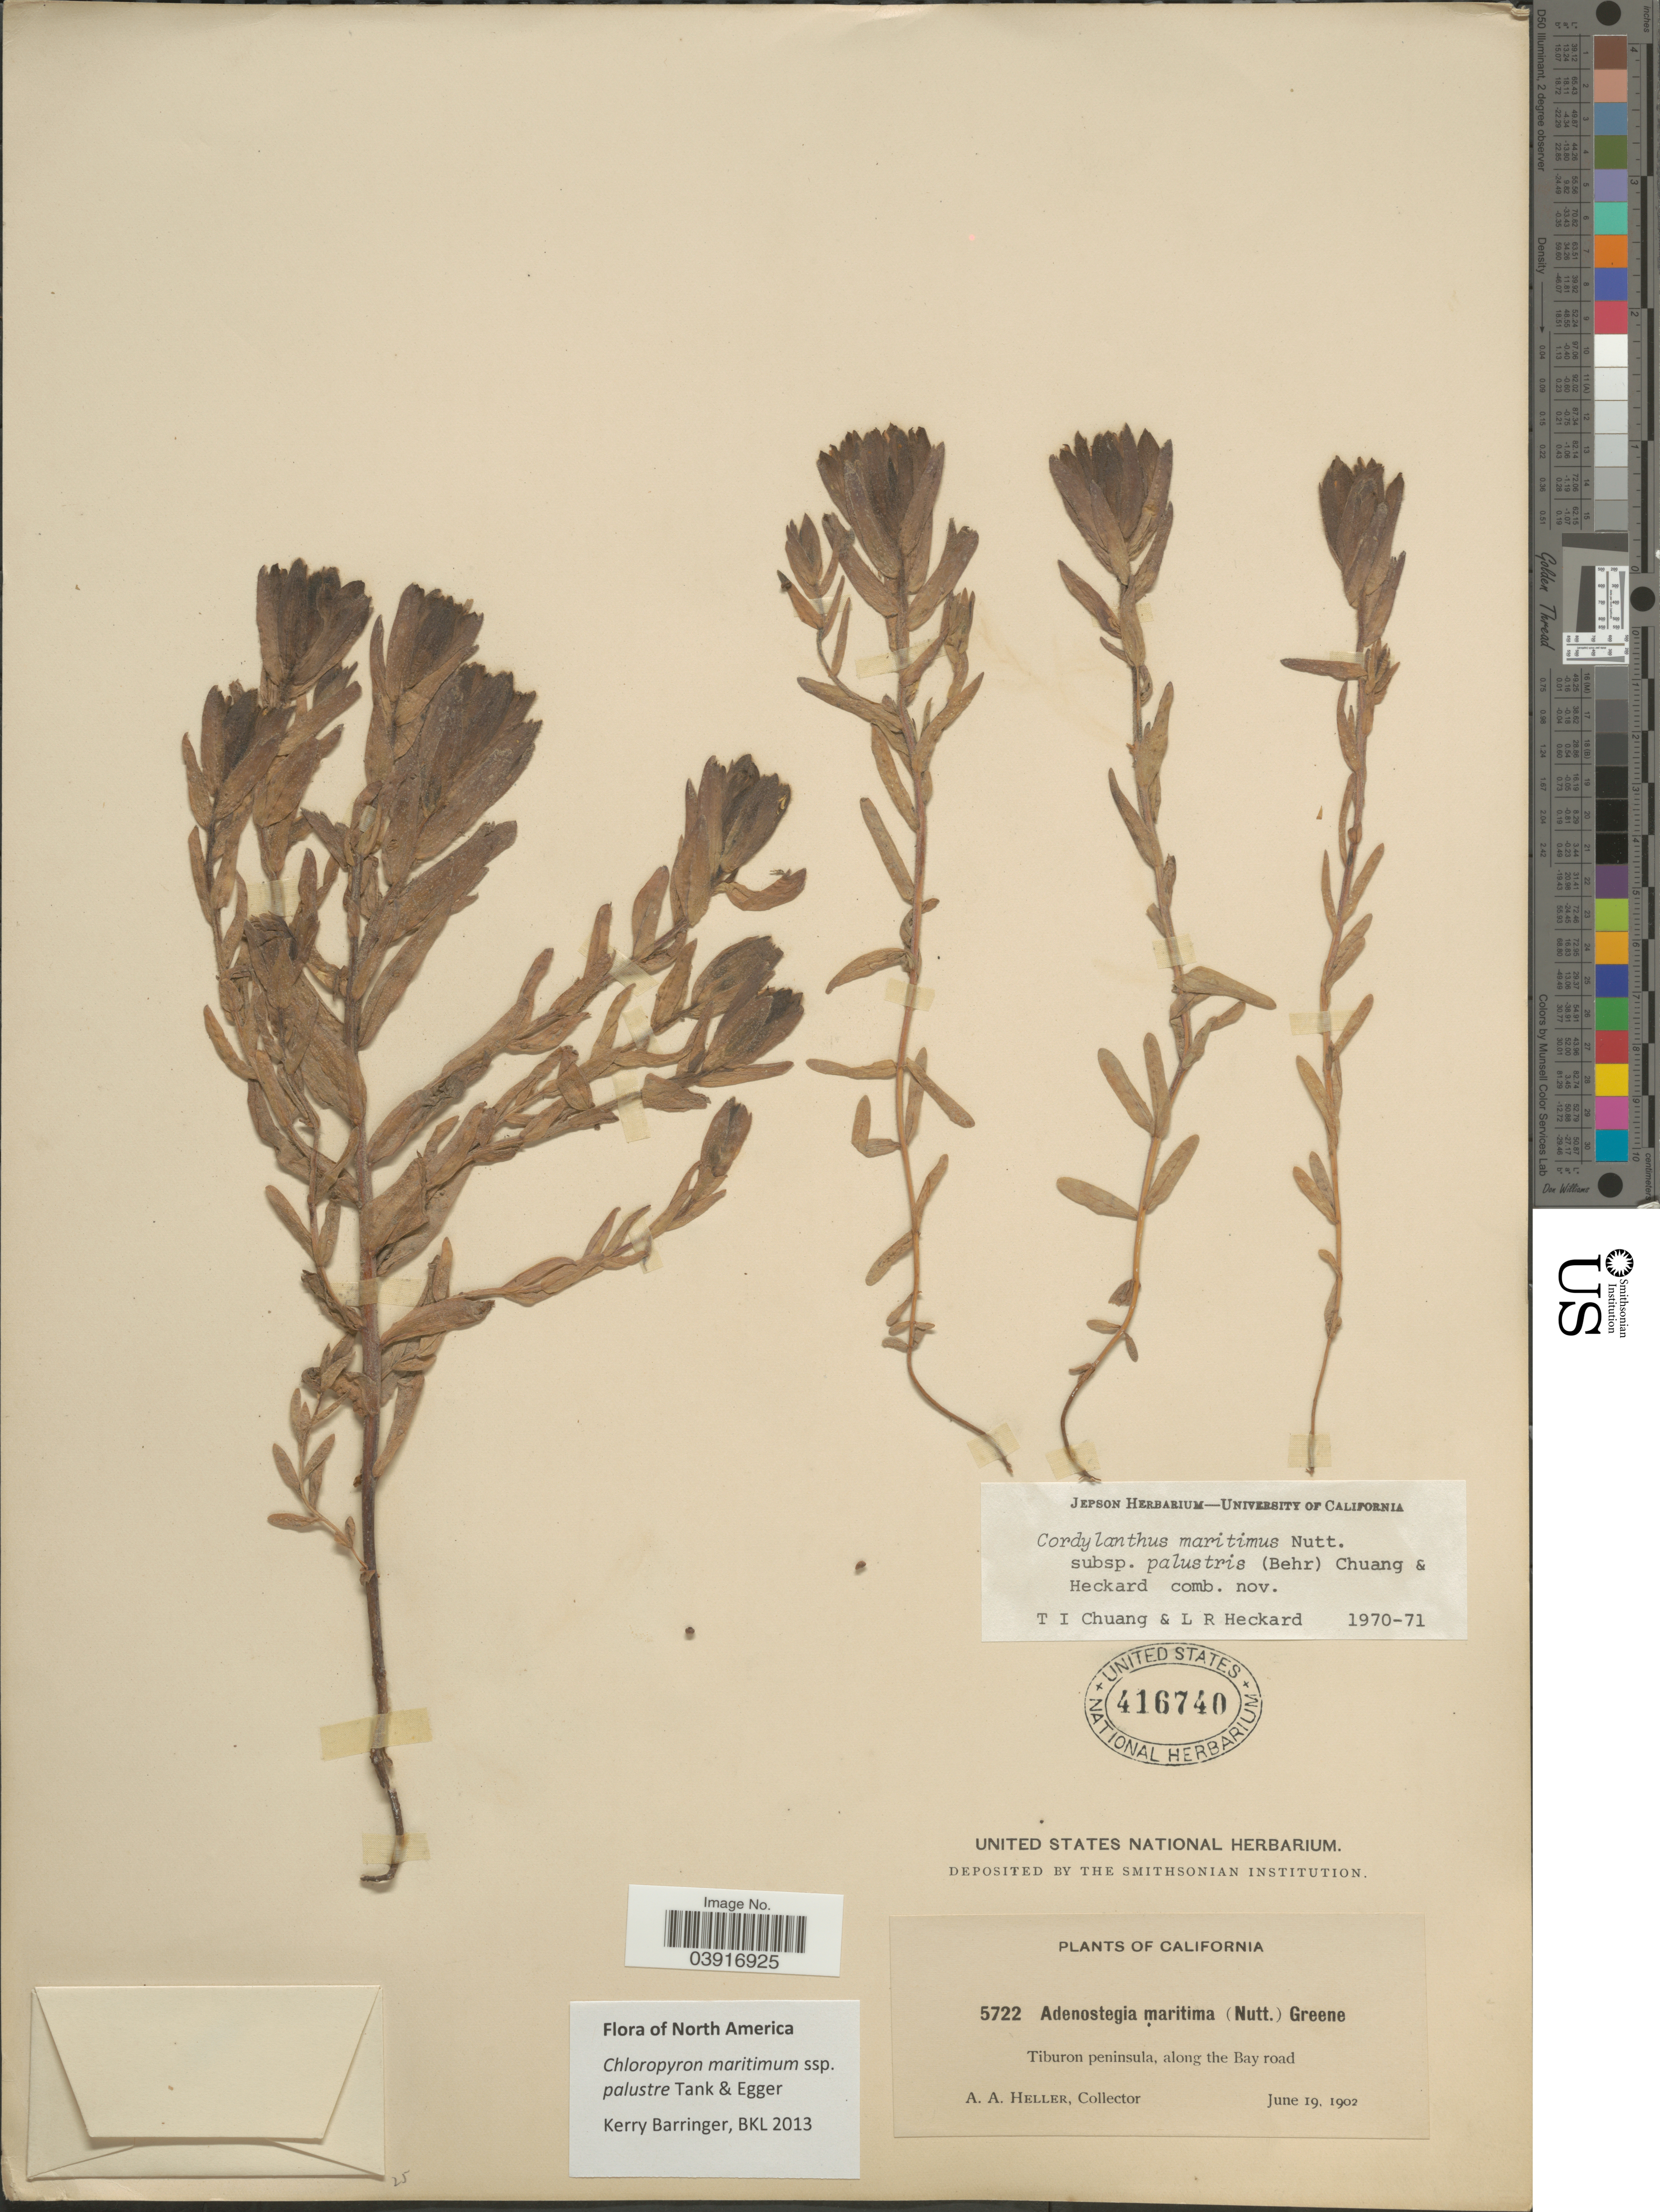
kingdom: Plantae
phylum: Tracheophyta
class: Magnoliopsida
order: Lamiales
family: Orobanchaceae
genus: Chloropyron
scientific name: Chloropyron maritimum subsp. palustre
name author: (Behr) Tank & J.M. Egger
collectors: A. A. Heller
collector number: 5722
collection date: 1902-06-19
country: United States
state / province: California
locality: Tiburon peninsula, along the Bay road.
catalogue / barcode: US 416740